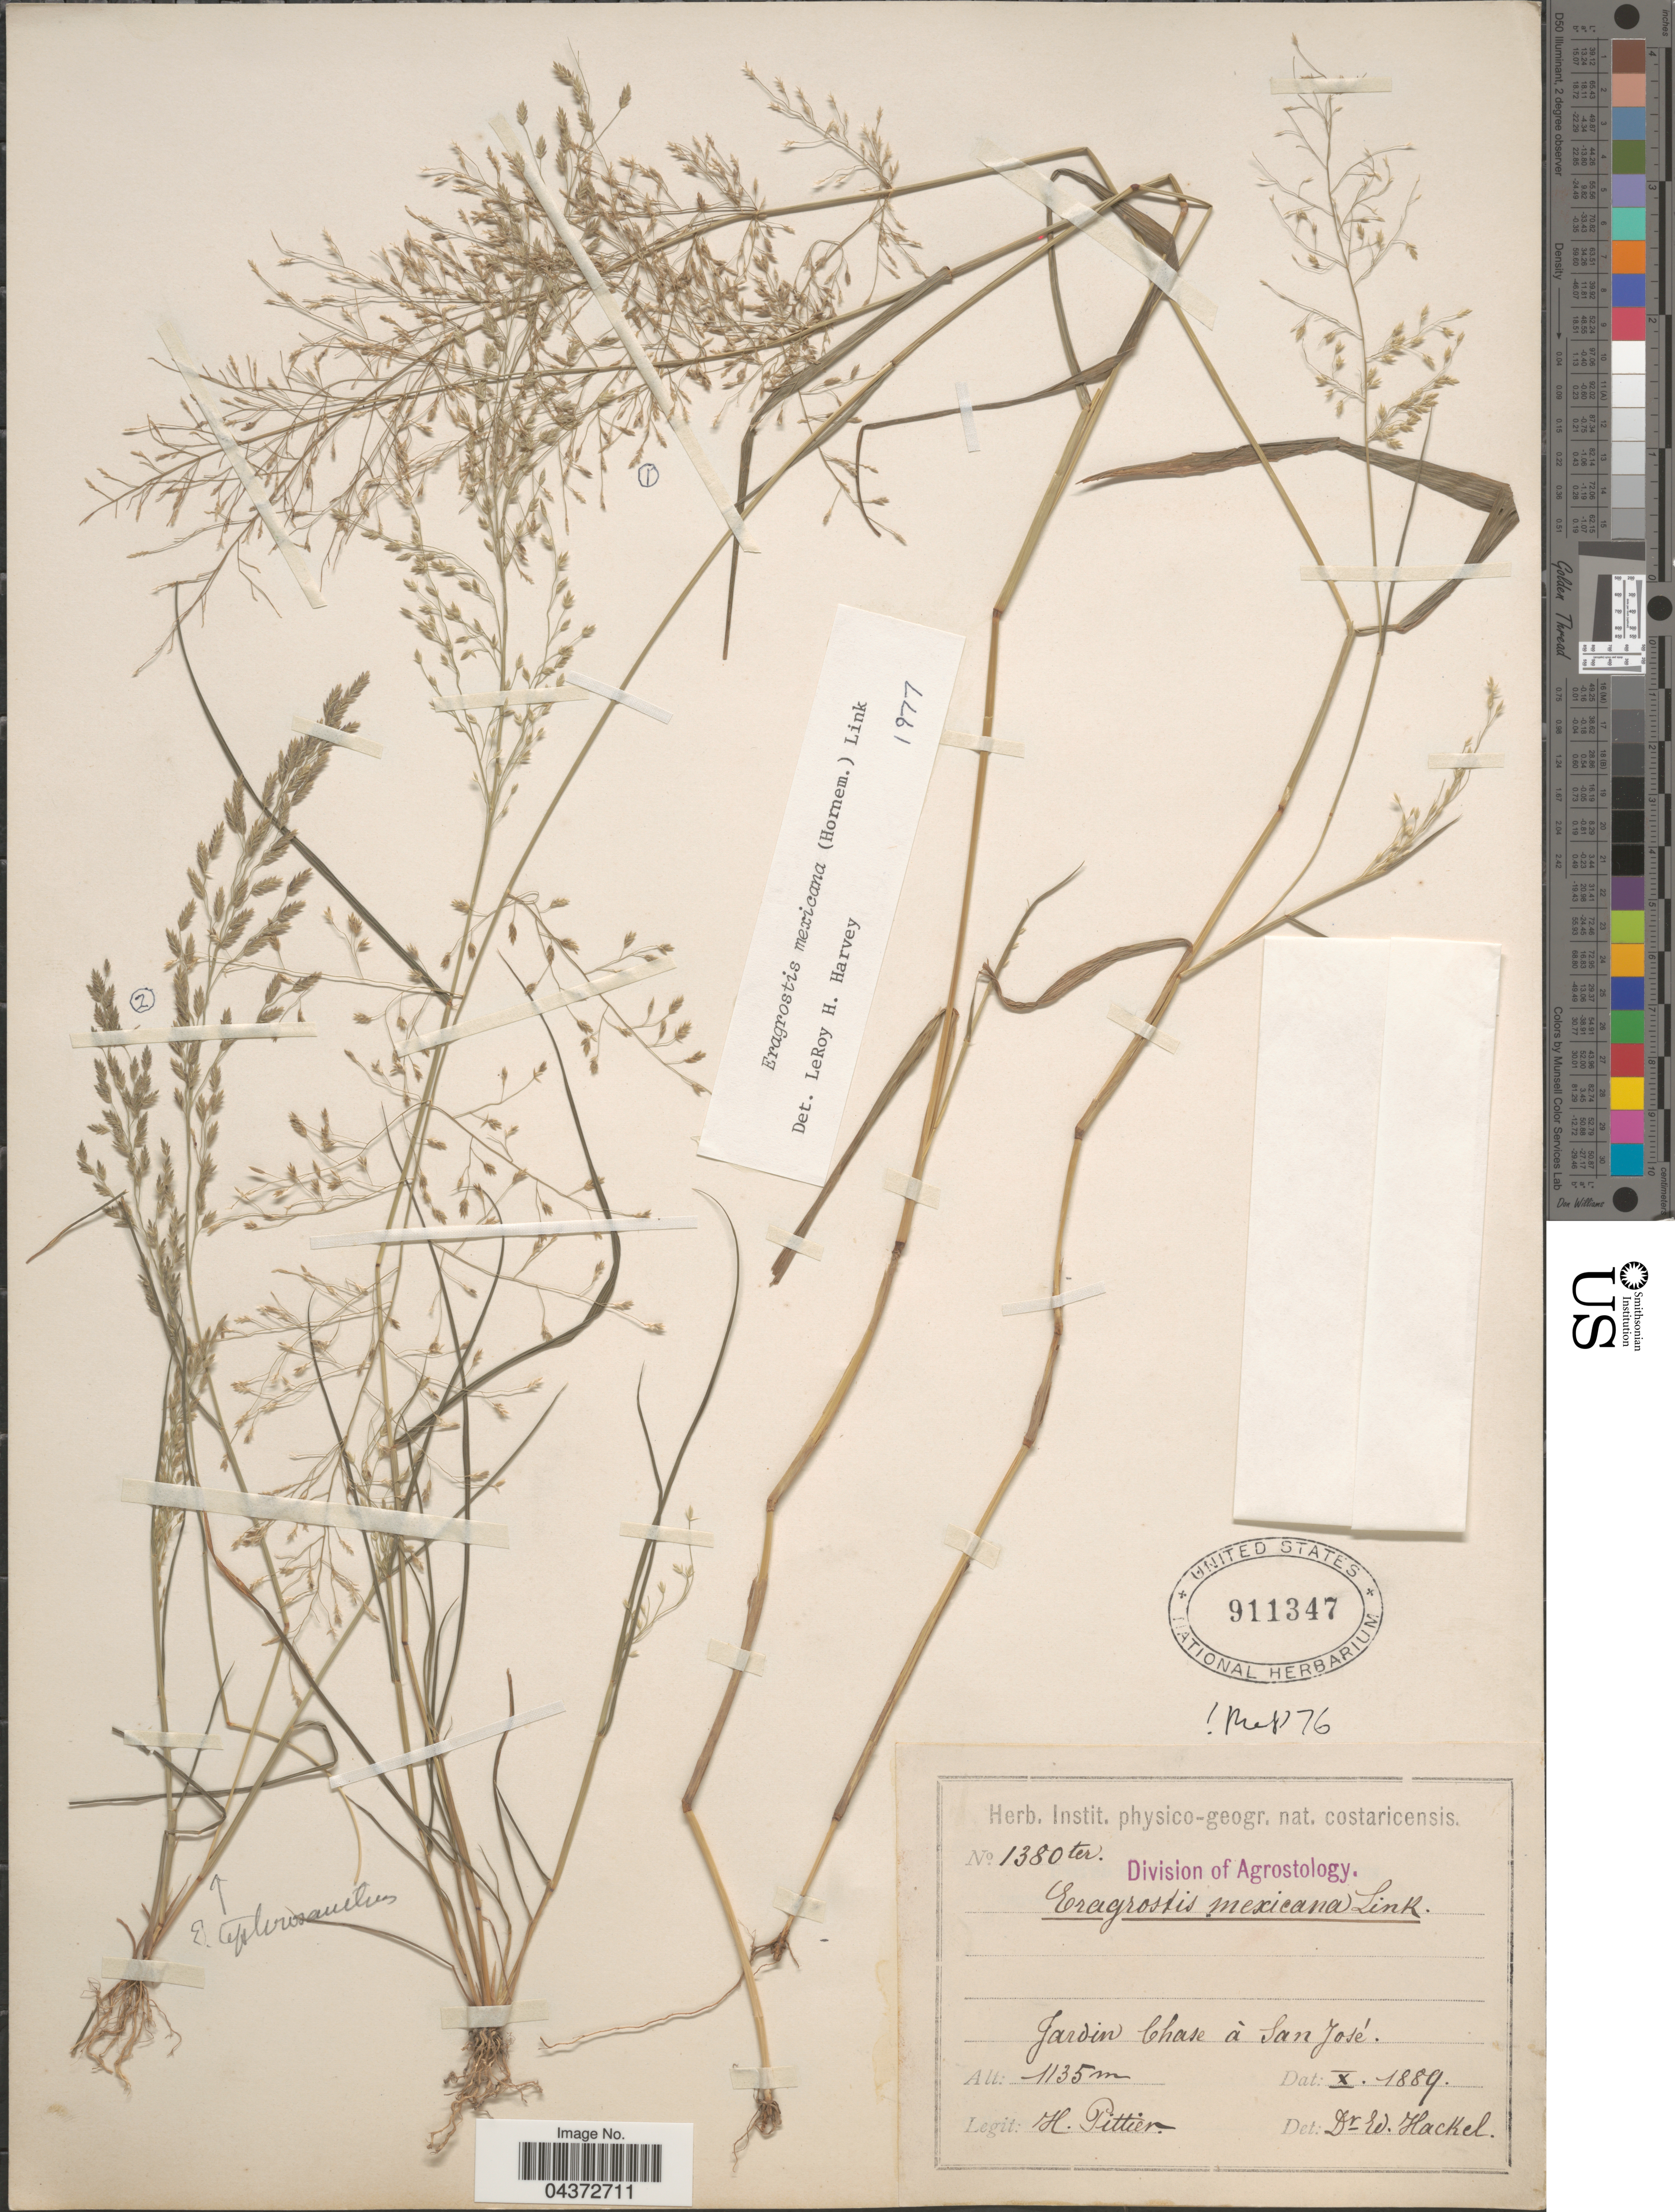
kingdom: Plantae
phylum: Tracheophyta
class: Liliopsida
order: Poales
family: Poaceae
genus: Eragrostis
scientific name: Eragrostis mexicana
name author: (Hornem.) Link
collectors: H. F. Pittier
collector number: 1380ter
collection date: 1889-10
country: Costa Rica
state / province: San José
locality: Jardin Chase à San José.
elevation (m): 1135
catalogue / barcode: US 911347